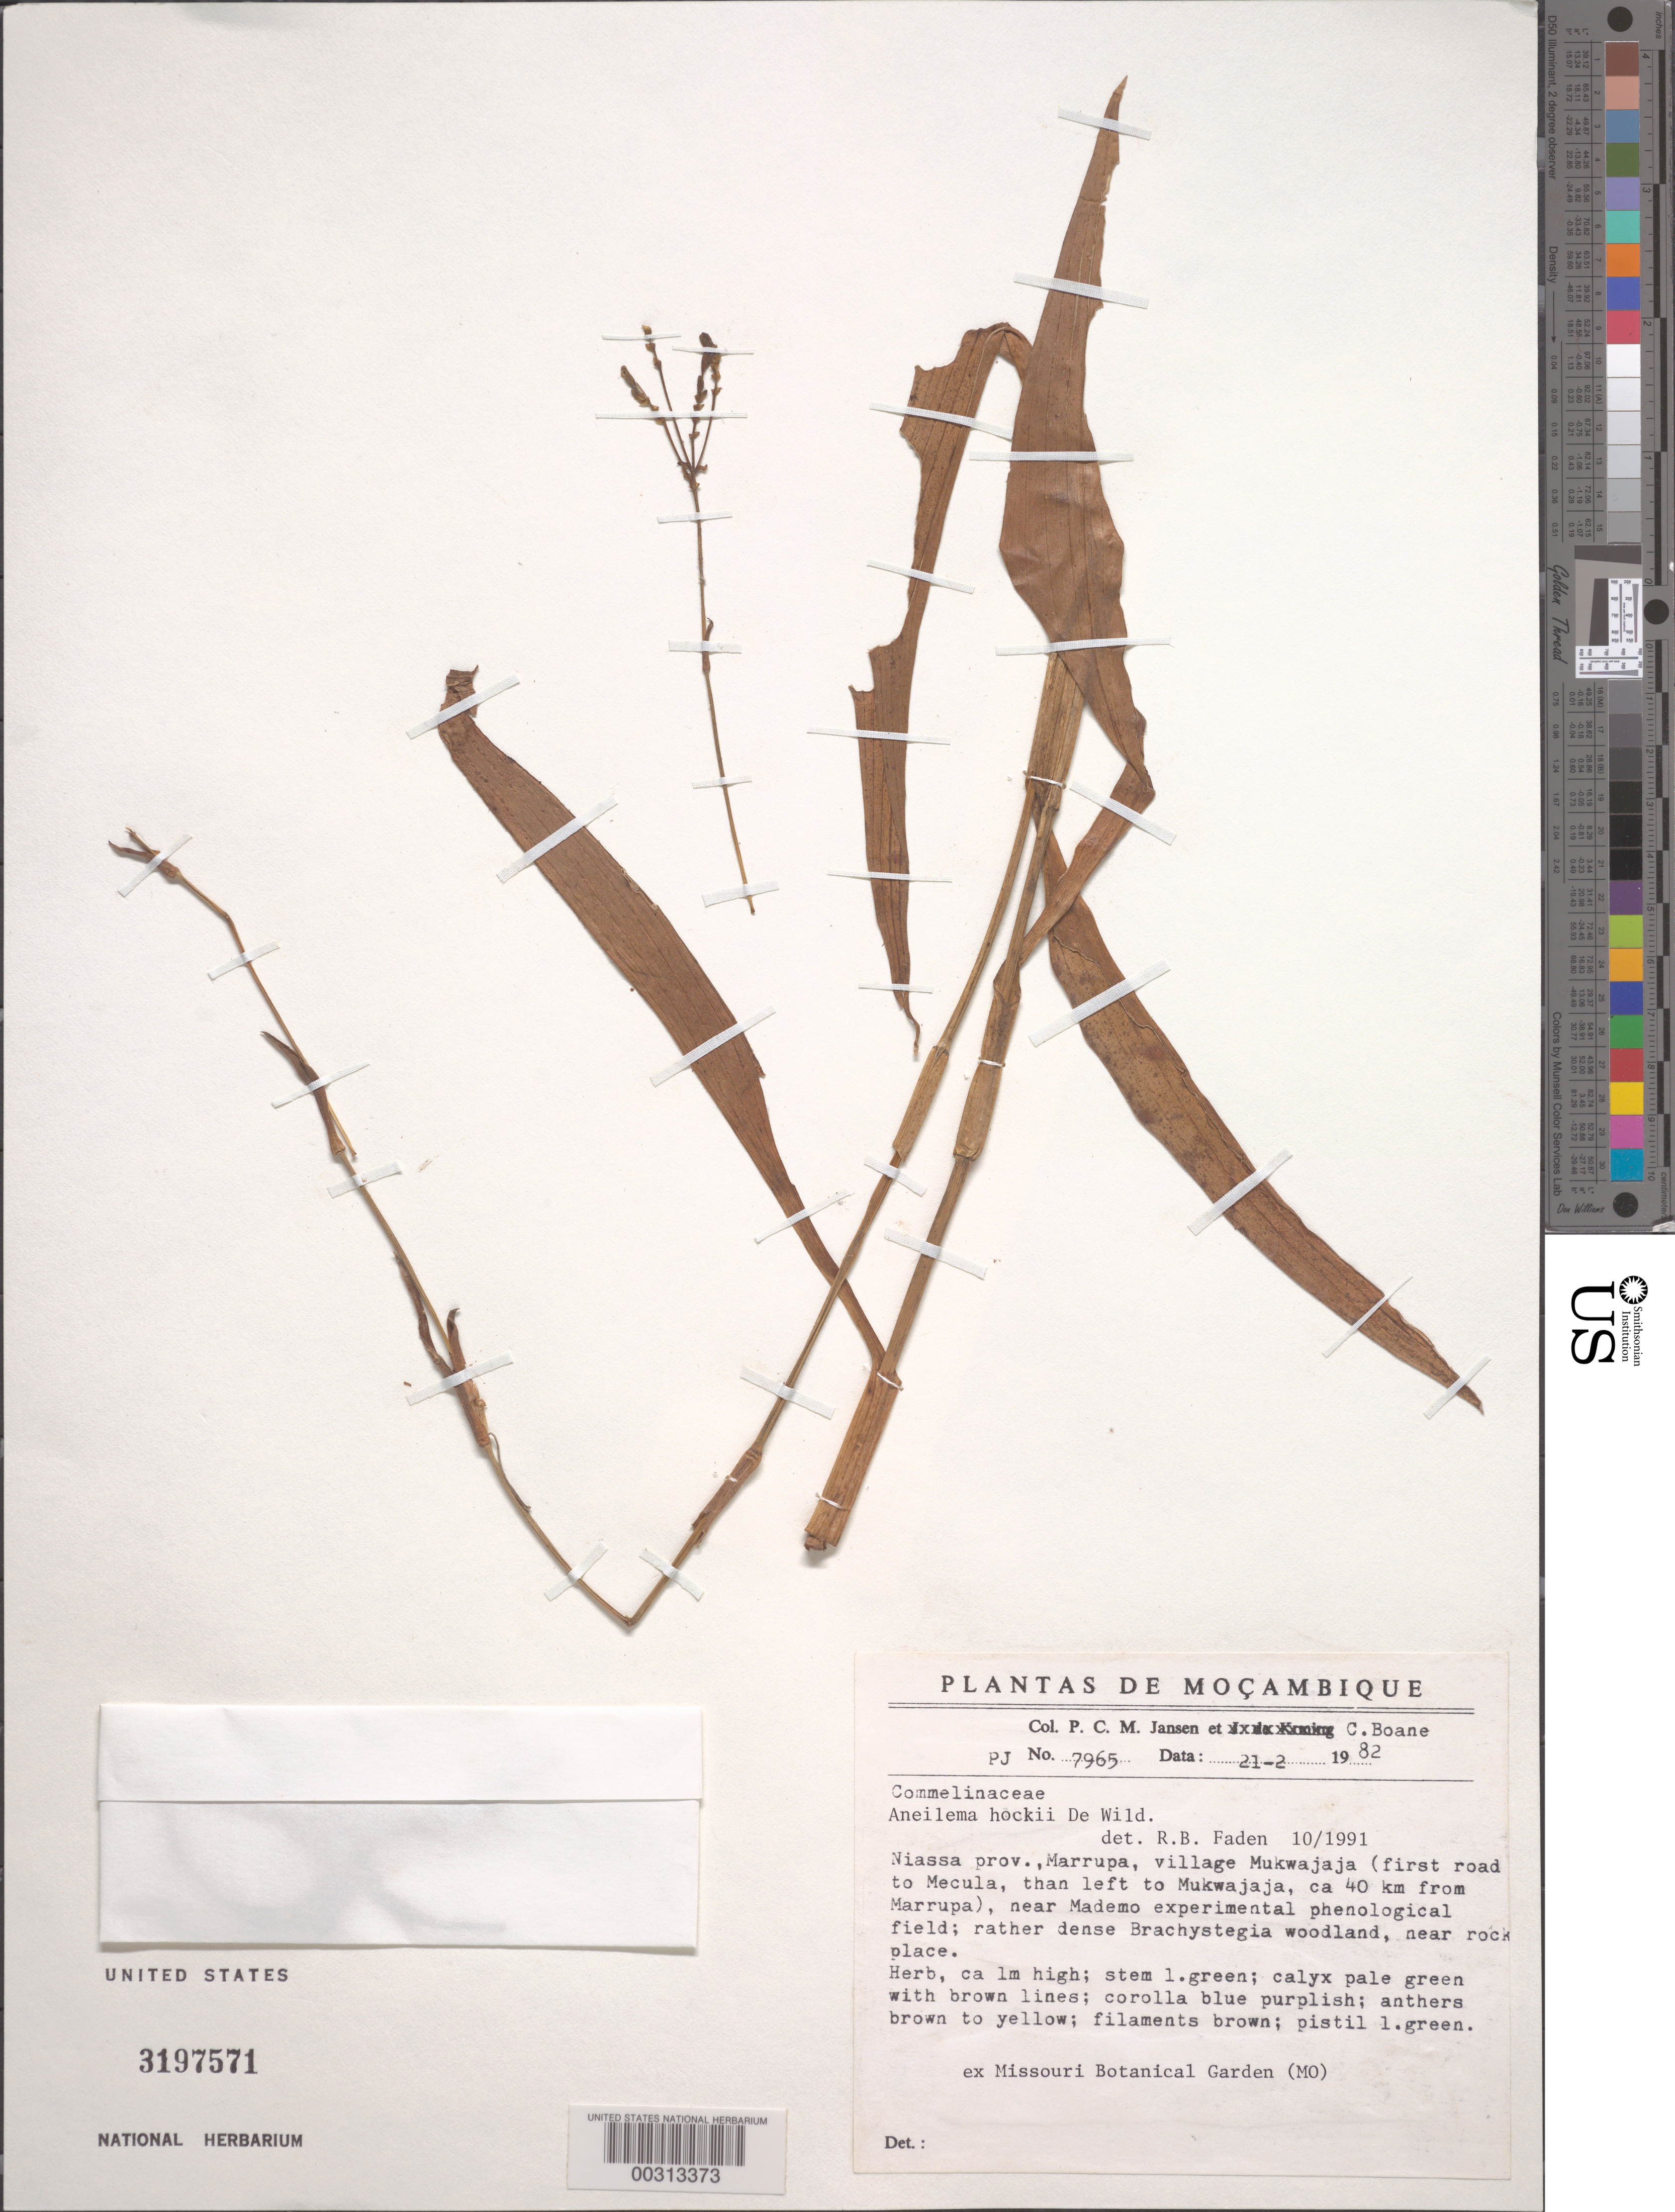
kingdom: Plantae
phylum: Tracheophyta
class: Liliopsida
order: Commelinales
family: Commelinaceae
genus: Aneilema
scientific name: Aneilema hockii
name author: De Wild.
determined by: Faden, Robert B., (US), Smithsonian Institution - National Museum of Natural History (UNITED STATES)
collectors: P. Jansen & C. Boane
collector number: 7965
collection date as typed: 21 Feb 1982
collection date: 1982-02-21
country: Mozambique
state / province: Niassa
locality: Marrupa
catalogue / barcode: US 3197571